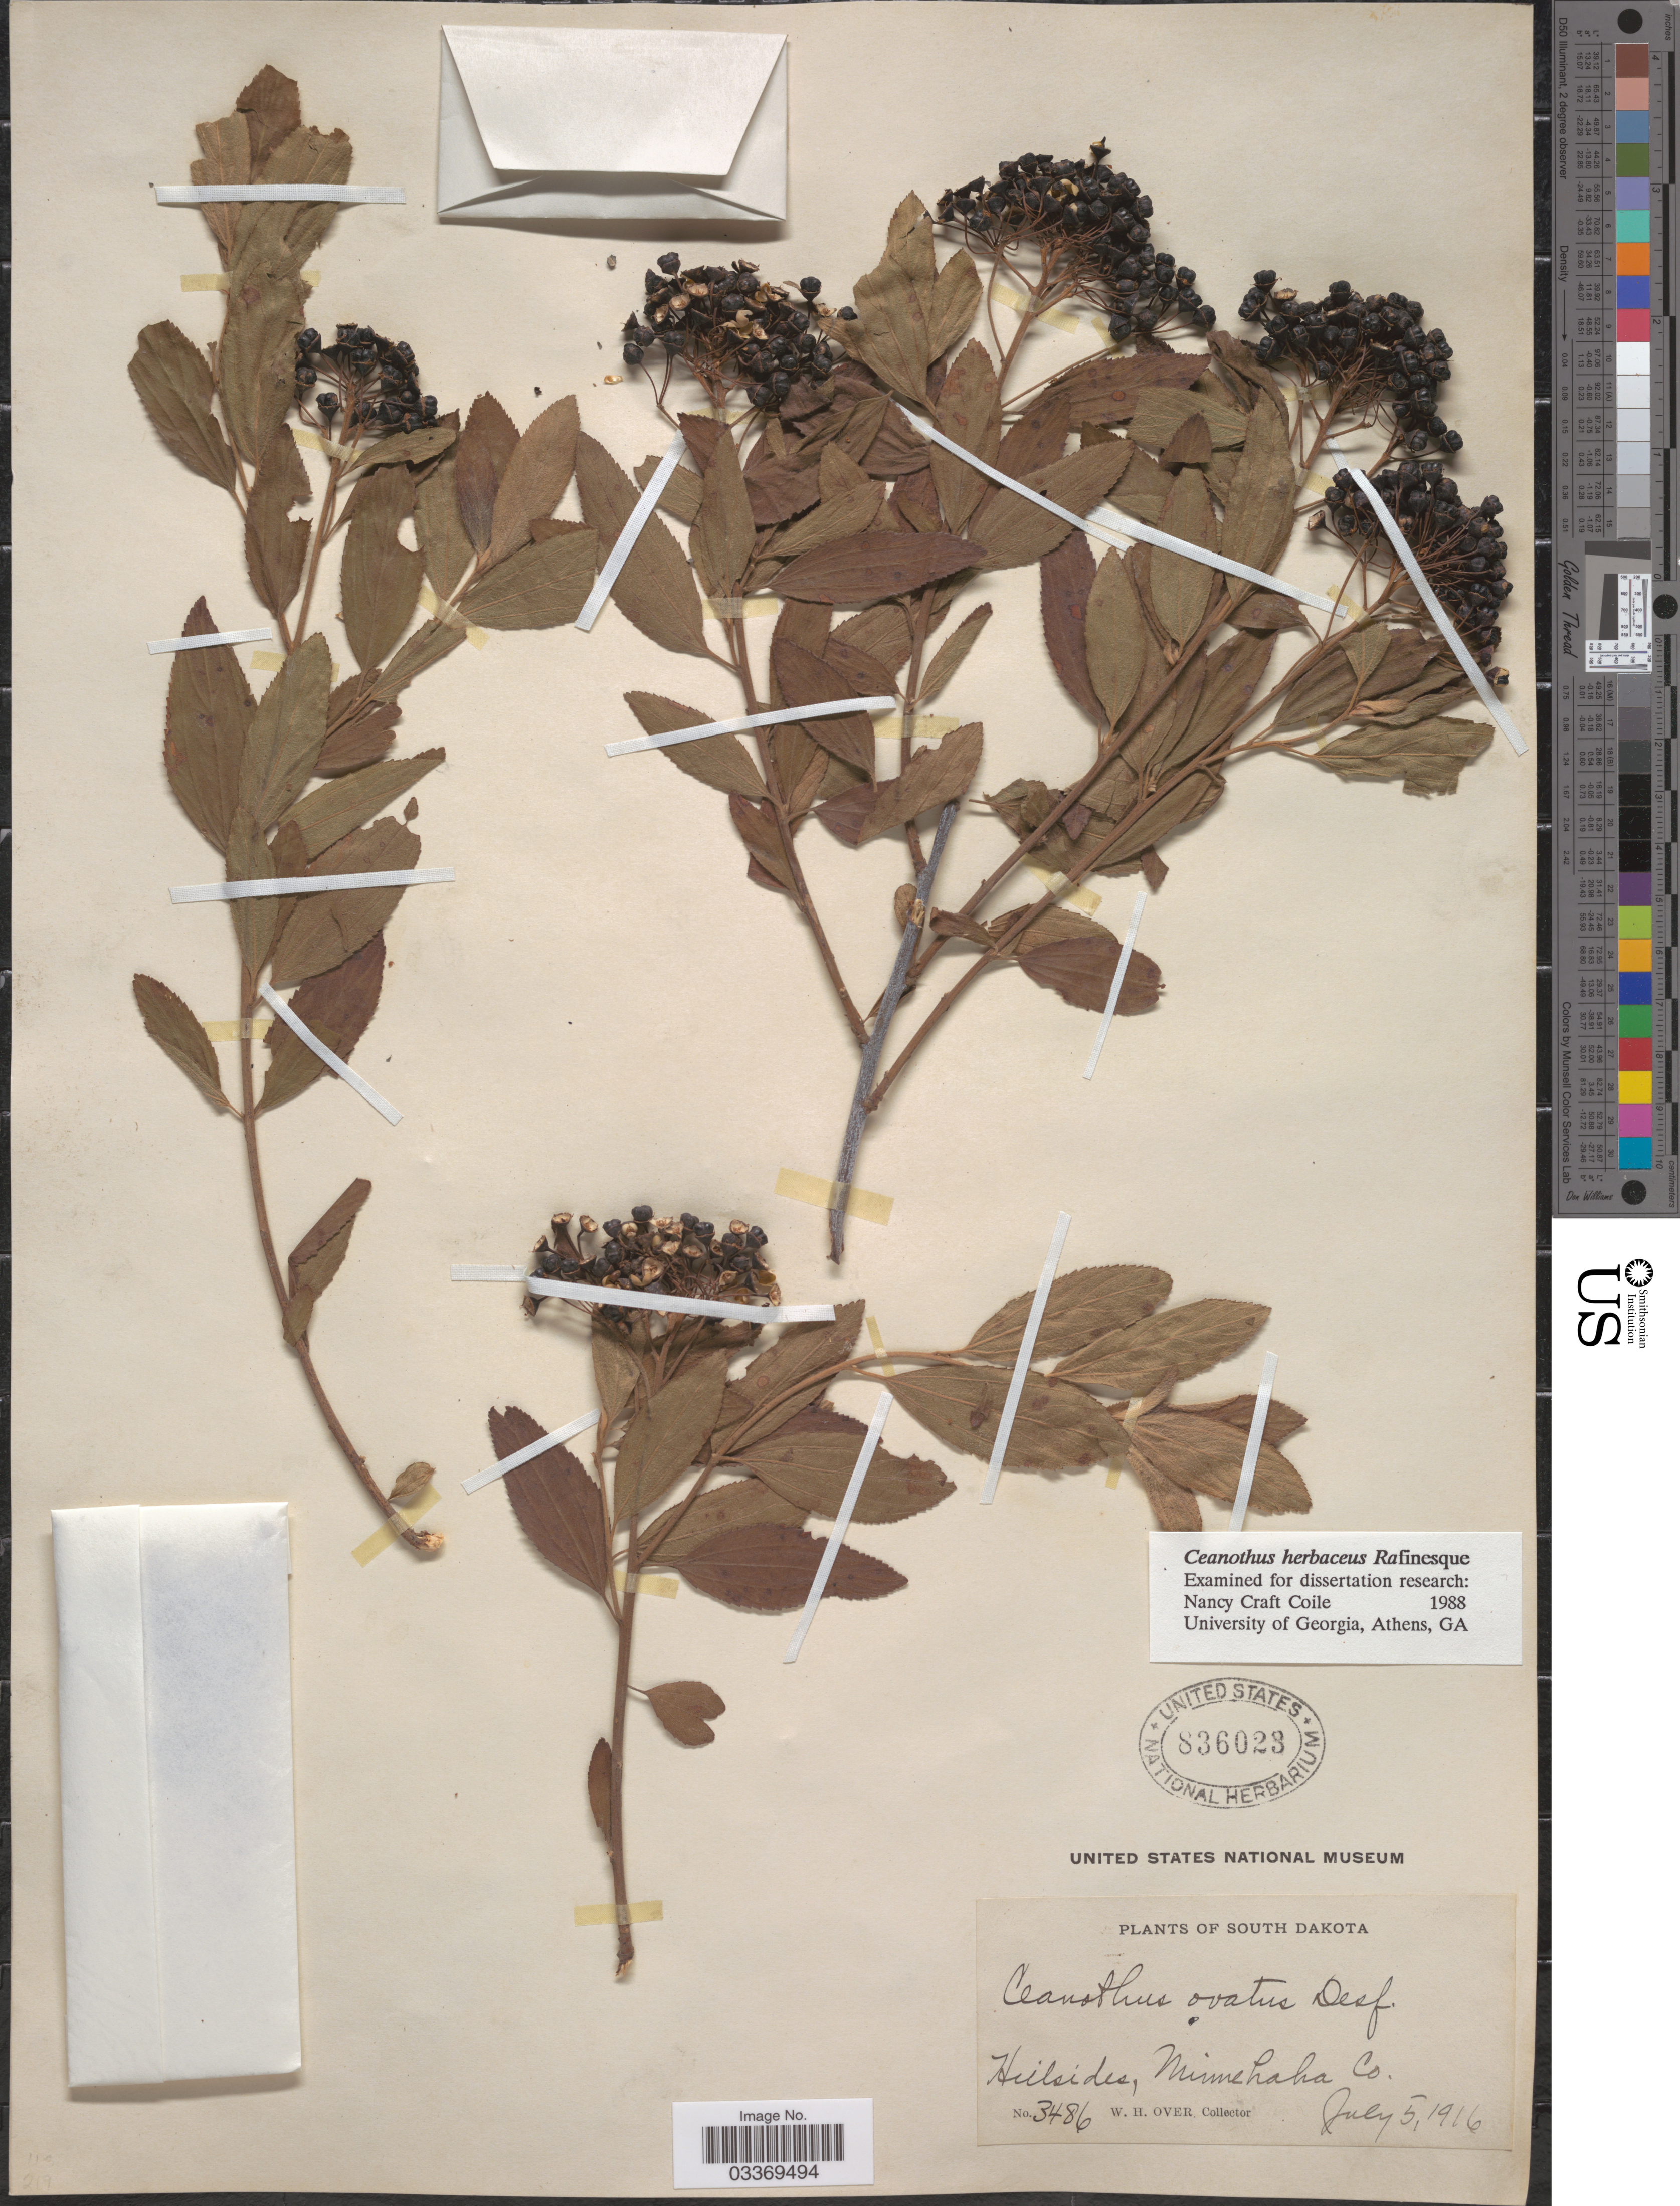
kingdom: Plantae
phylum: Tracheophyta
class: Magnoliopsida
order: Rosales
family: Rhamnaceae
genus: Ceanothus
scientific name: Ceanothus ovatus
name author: Desf.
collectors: W. Over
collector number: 3486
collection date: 1916-07-05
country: United States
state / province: South Dakota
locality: Minnehaha Co.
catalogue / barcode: US 836023